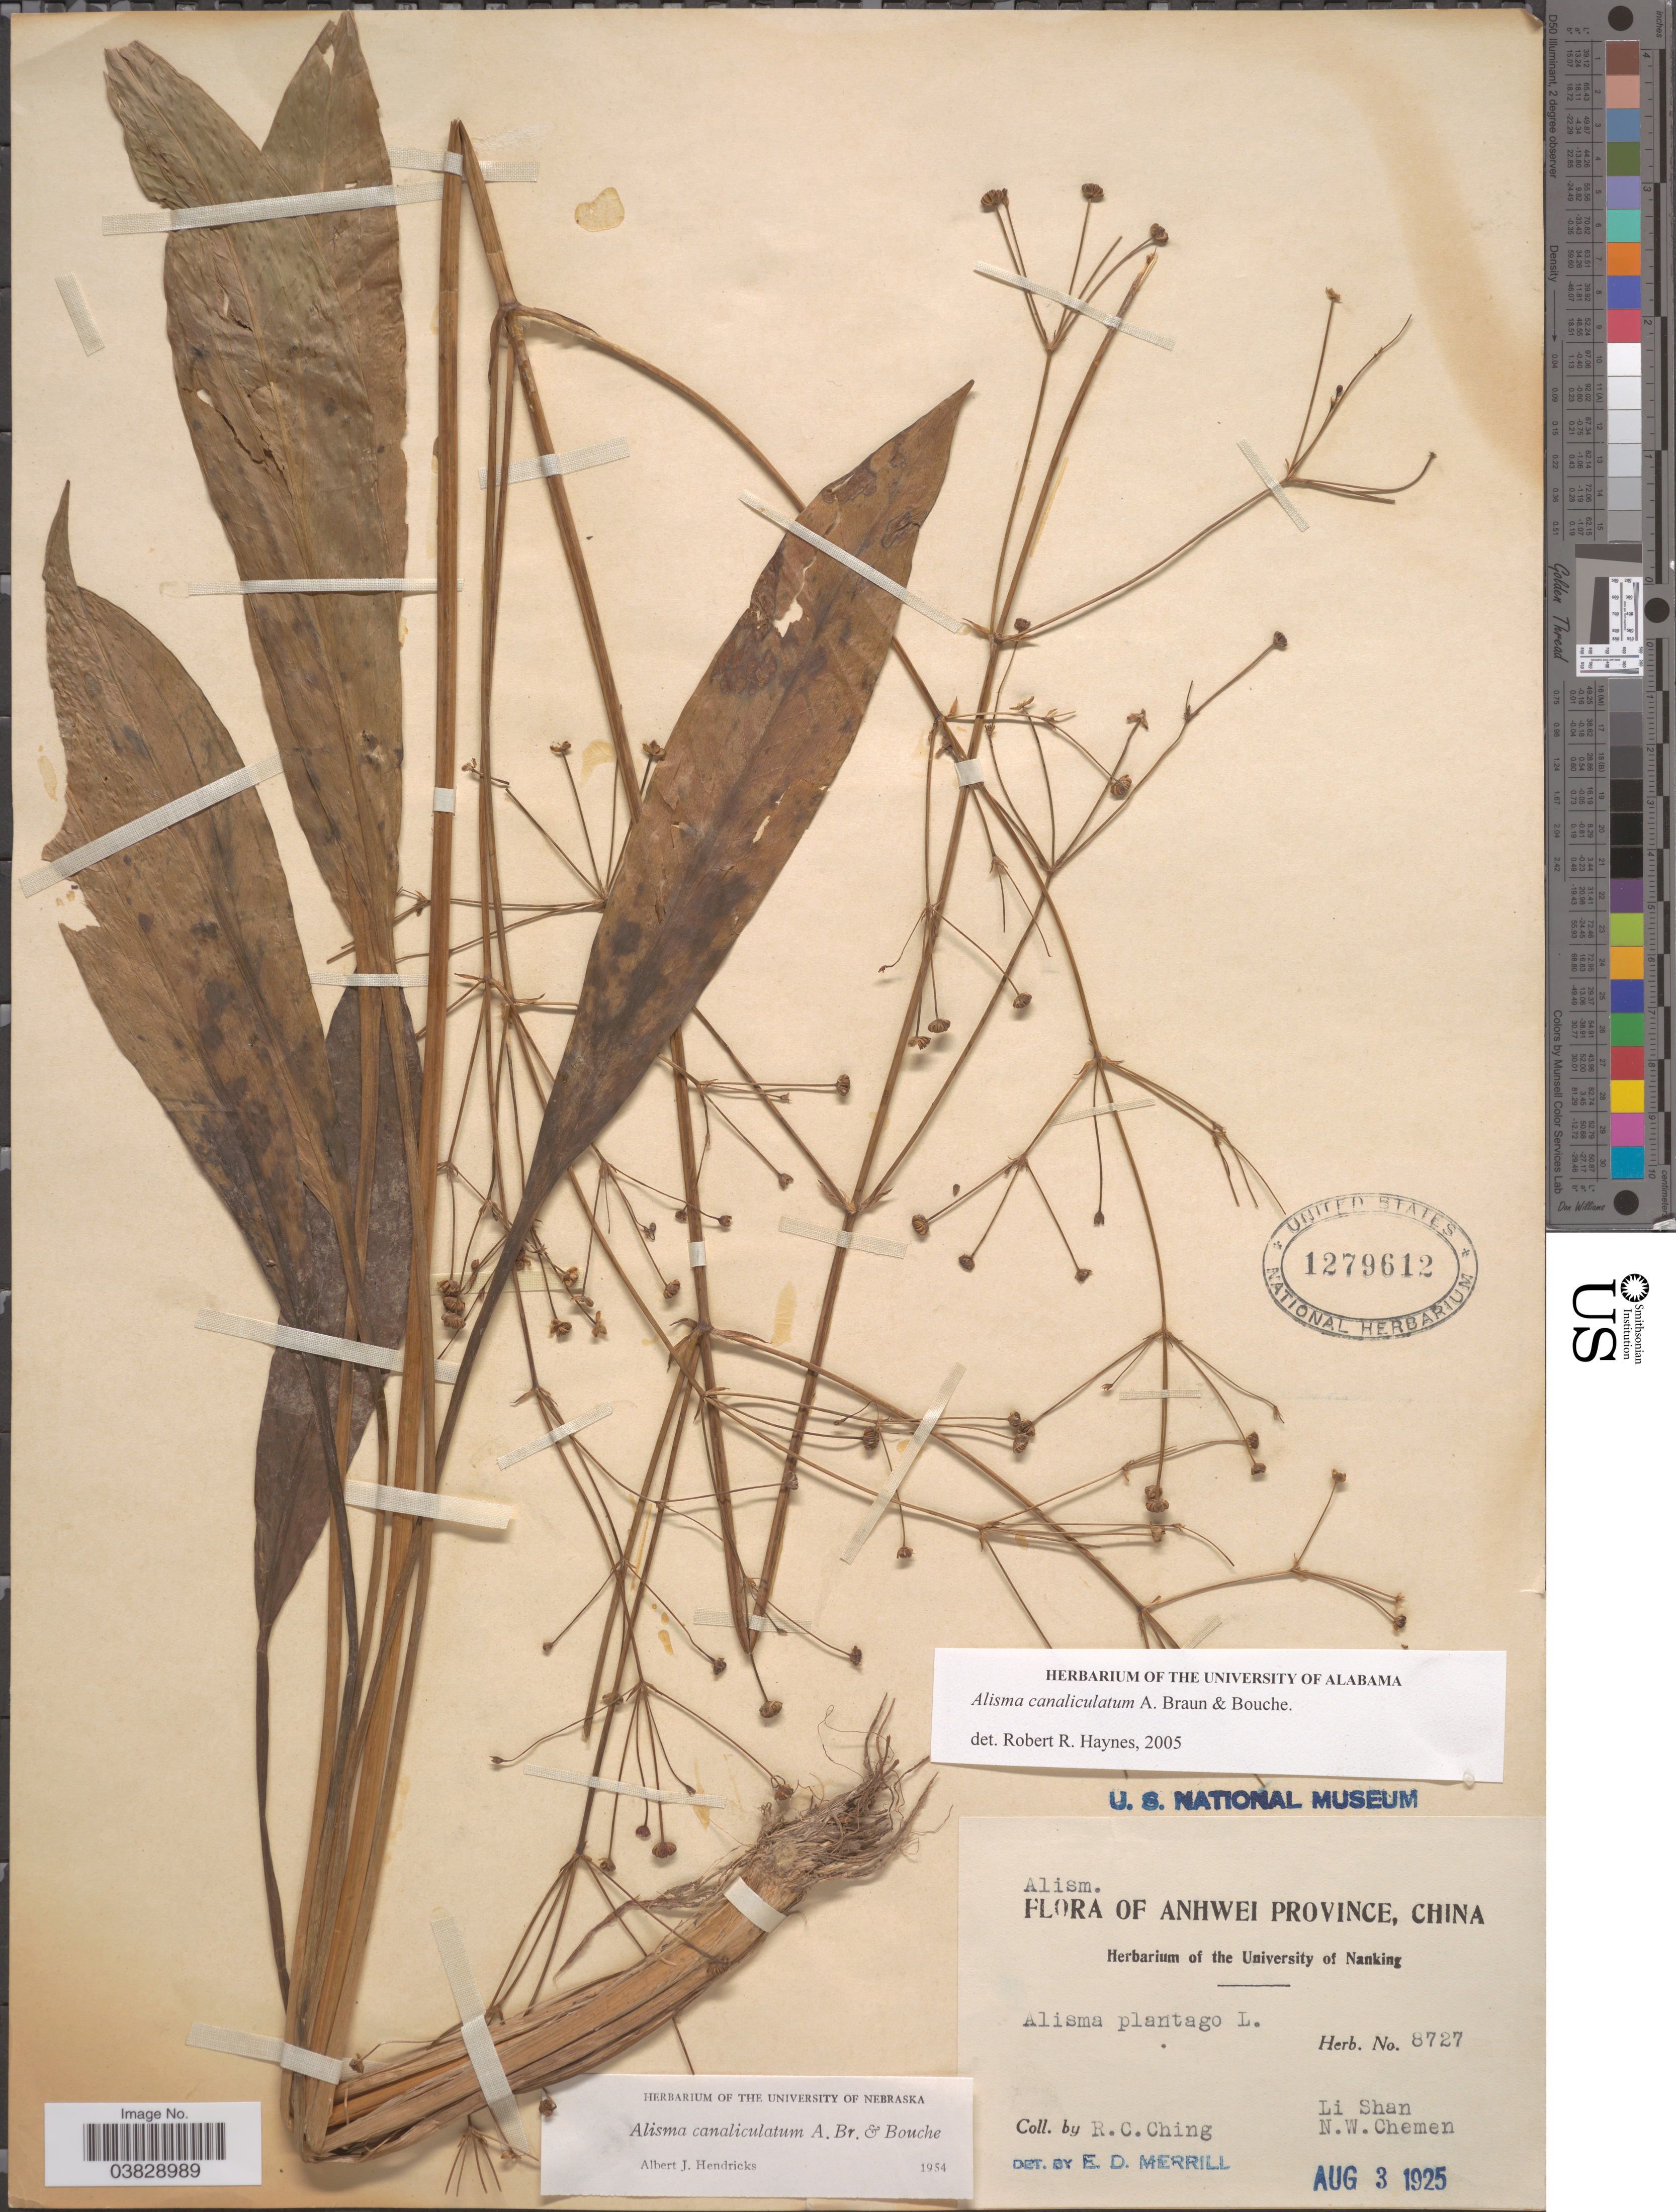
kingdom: Plantae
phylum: Tracheophyta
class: Liliopsida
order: Alismatales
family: Alismataceae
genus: Alisma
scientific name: Alisma canaliculatum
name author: A. Braun & C.D. Bouché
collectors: R. C. Ching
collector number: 8727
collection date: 1925-08-03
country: China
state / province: Anhui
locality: Anhwei Province. Li Shan. N.W. Chemen.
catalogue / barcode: US 1279612